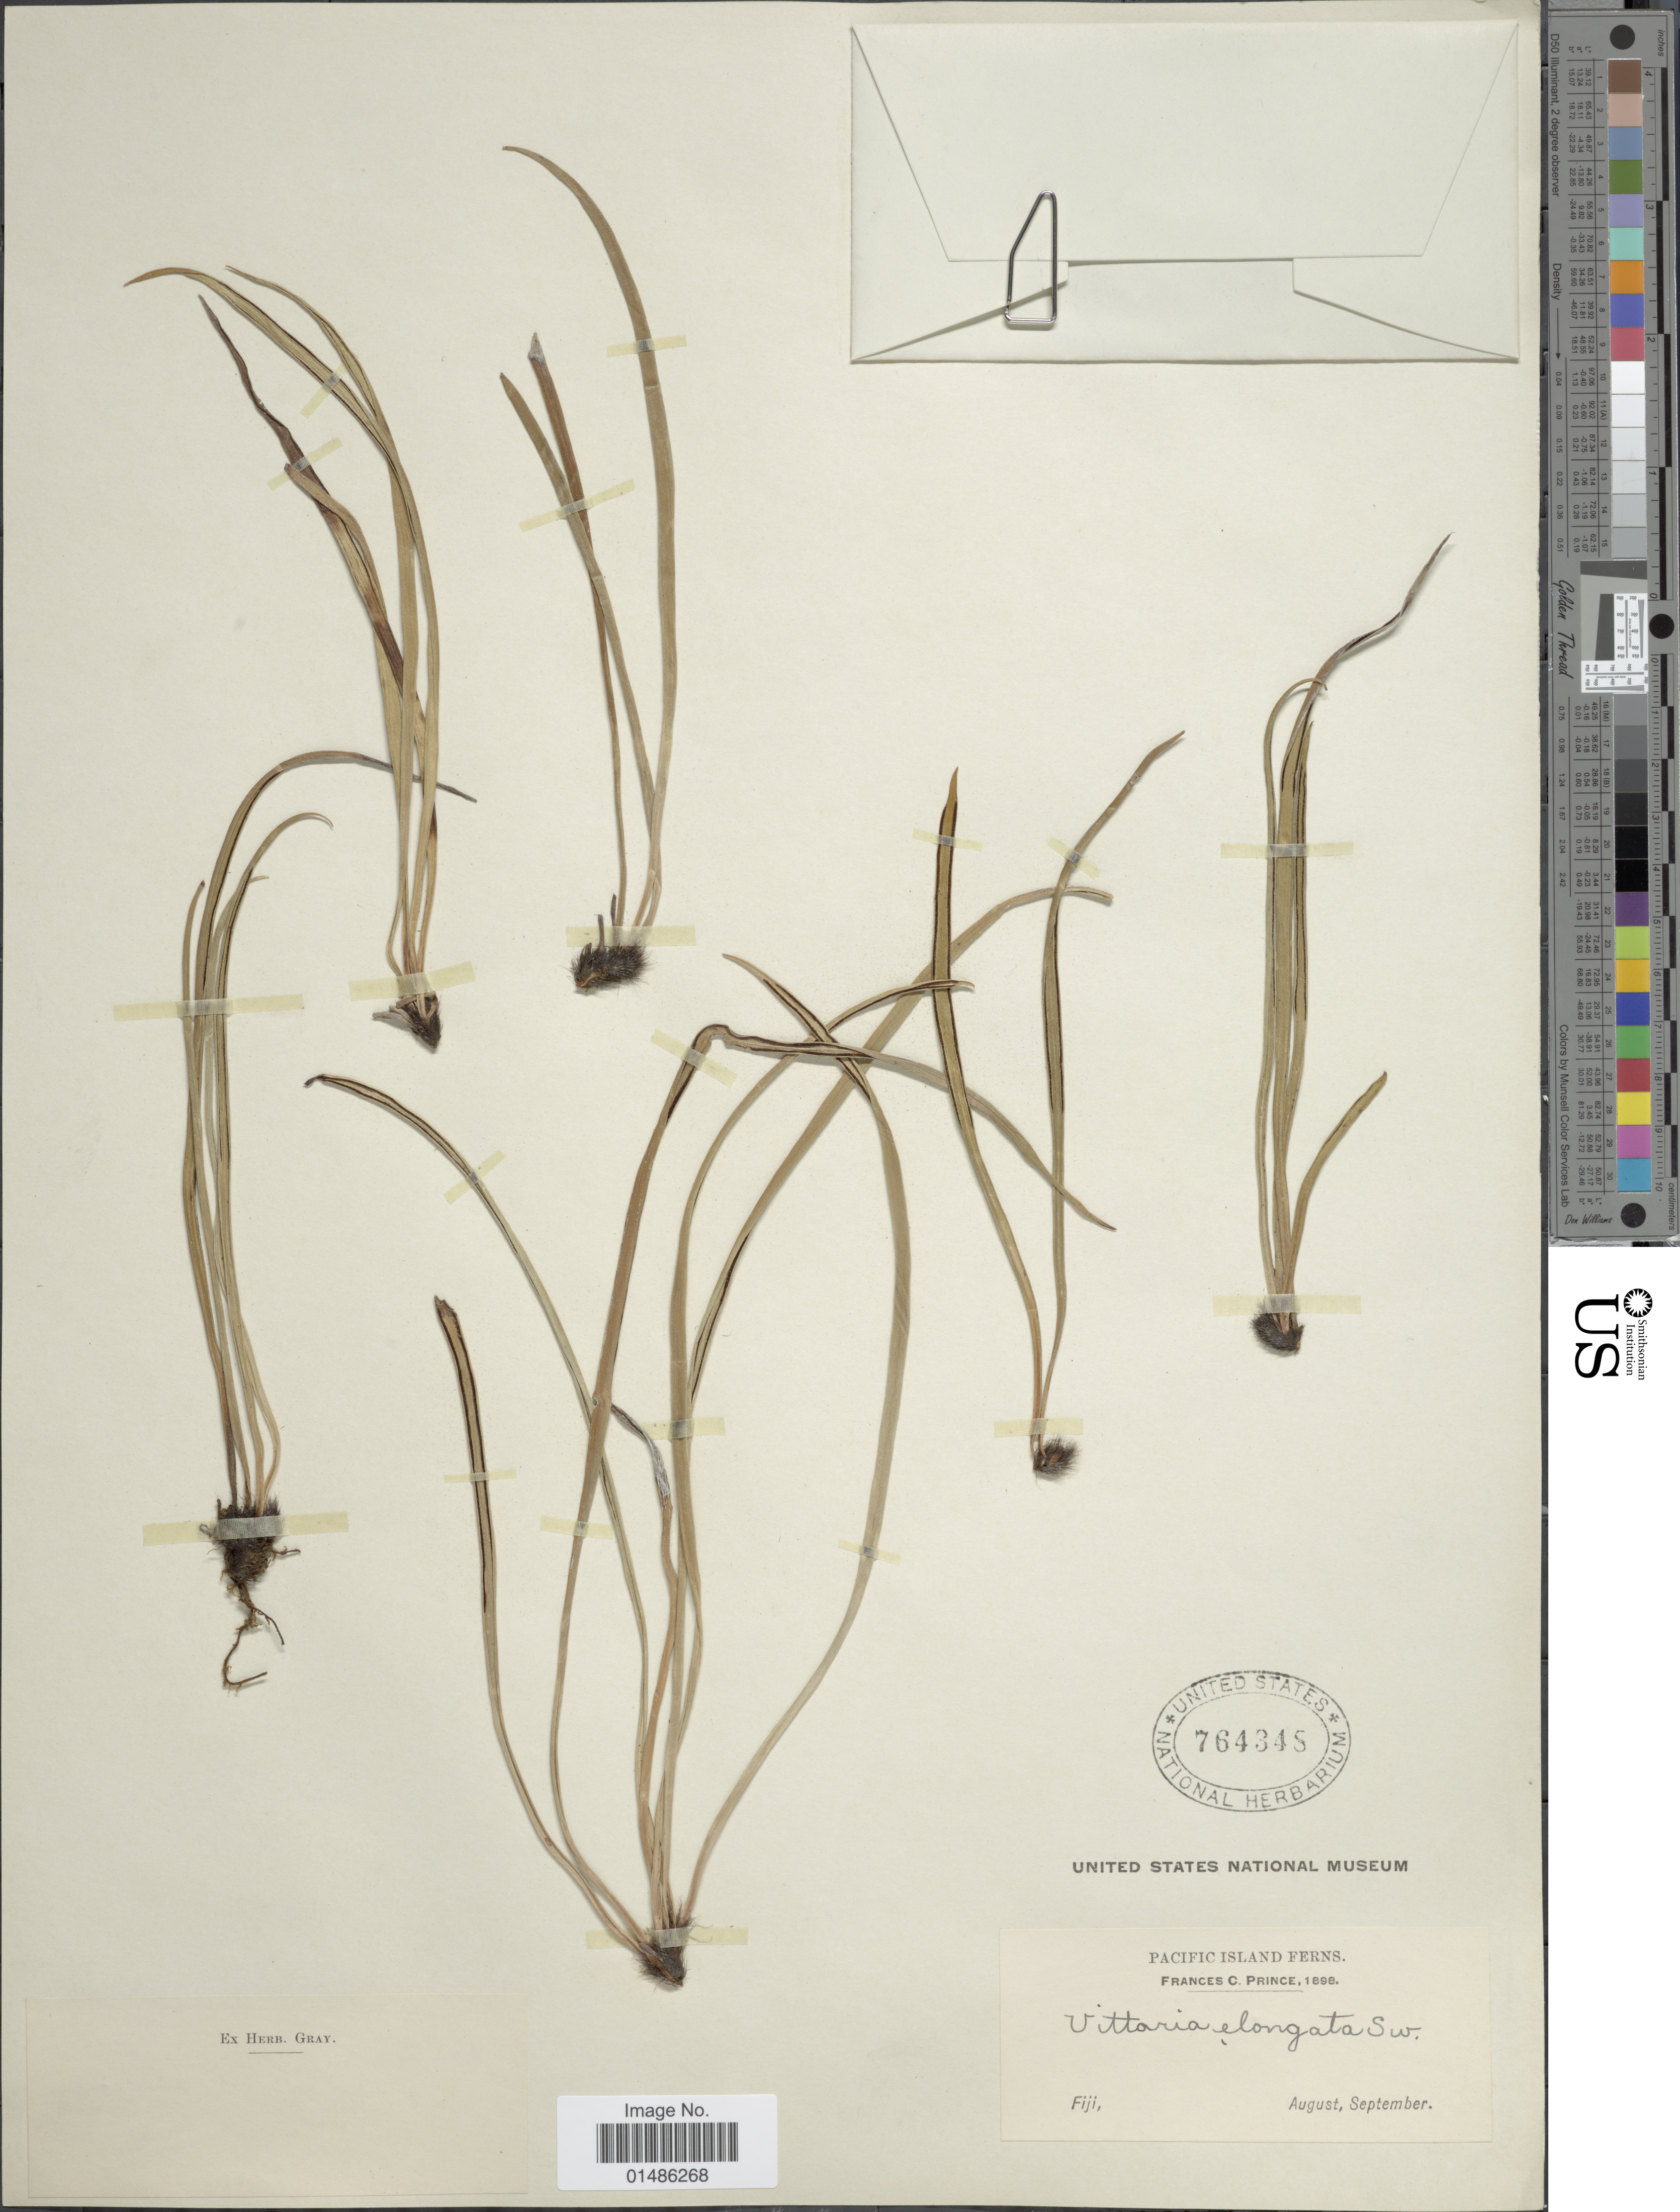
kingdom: Plantae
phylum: Tracheophyta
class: Polypodiopsida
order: Polypodiales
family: Pteridaceae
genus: Haplopteris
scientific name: Haplopteris elongata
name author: (Sw.) Crane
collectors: F. Prince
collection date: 1898-08/1898-09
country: Fiji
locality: Pacific Island Ferns.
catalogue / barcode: US 764348